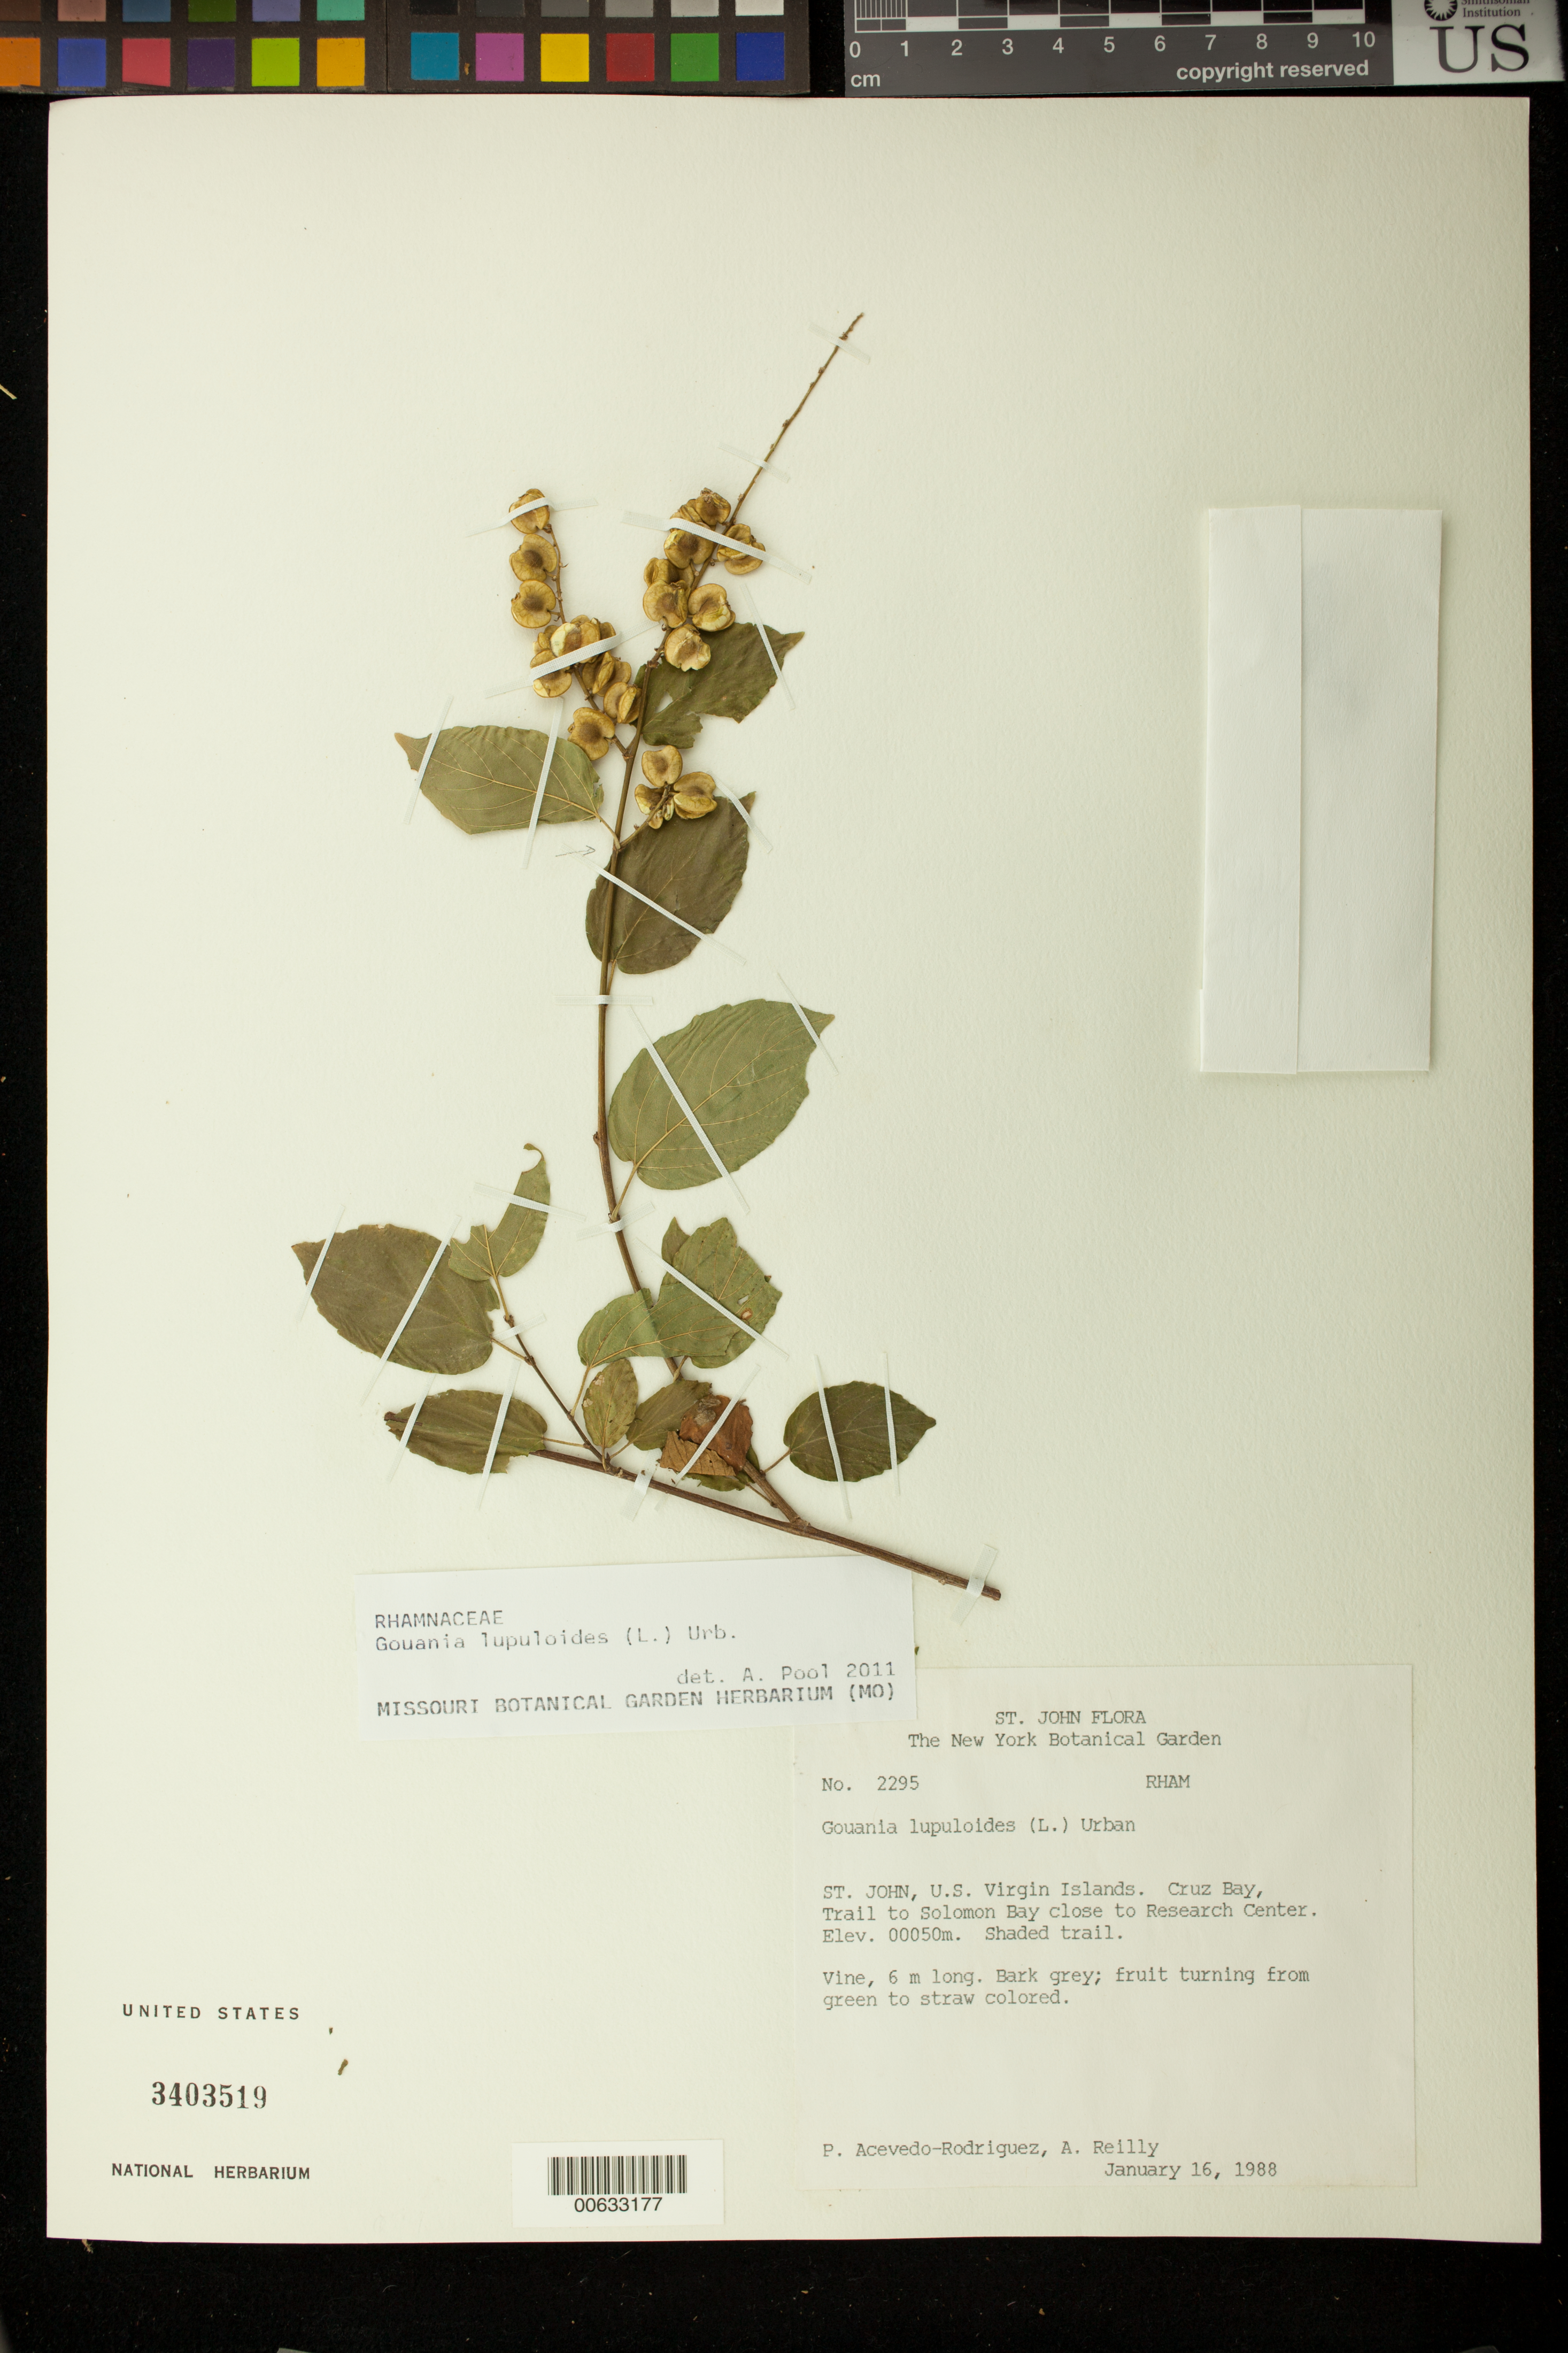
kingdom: Plantae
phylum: Tracheophyta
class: Magnoliopsida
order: Rosales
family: Rhamnaceae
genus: Gouania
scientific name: Gouania lupuloides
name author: (L.) Urb.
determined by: Pool, A., (MO), Missouri Botanical Garden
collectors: P. Acevedo-Rodr.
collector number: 2295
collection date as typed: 16 Jan 1988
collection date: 1988-01-16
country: U.S. Virgin Islands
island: St. John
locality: Cruz Bay Quarter; trail to Solomon Bay close to Research Center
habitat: Shaded trail.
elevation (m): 50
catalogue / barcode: US 3403519